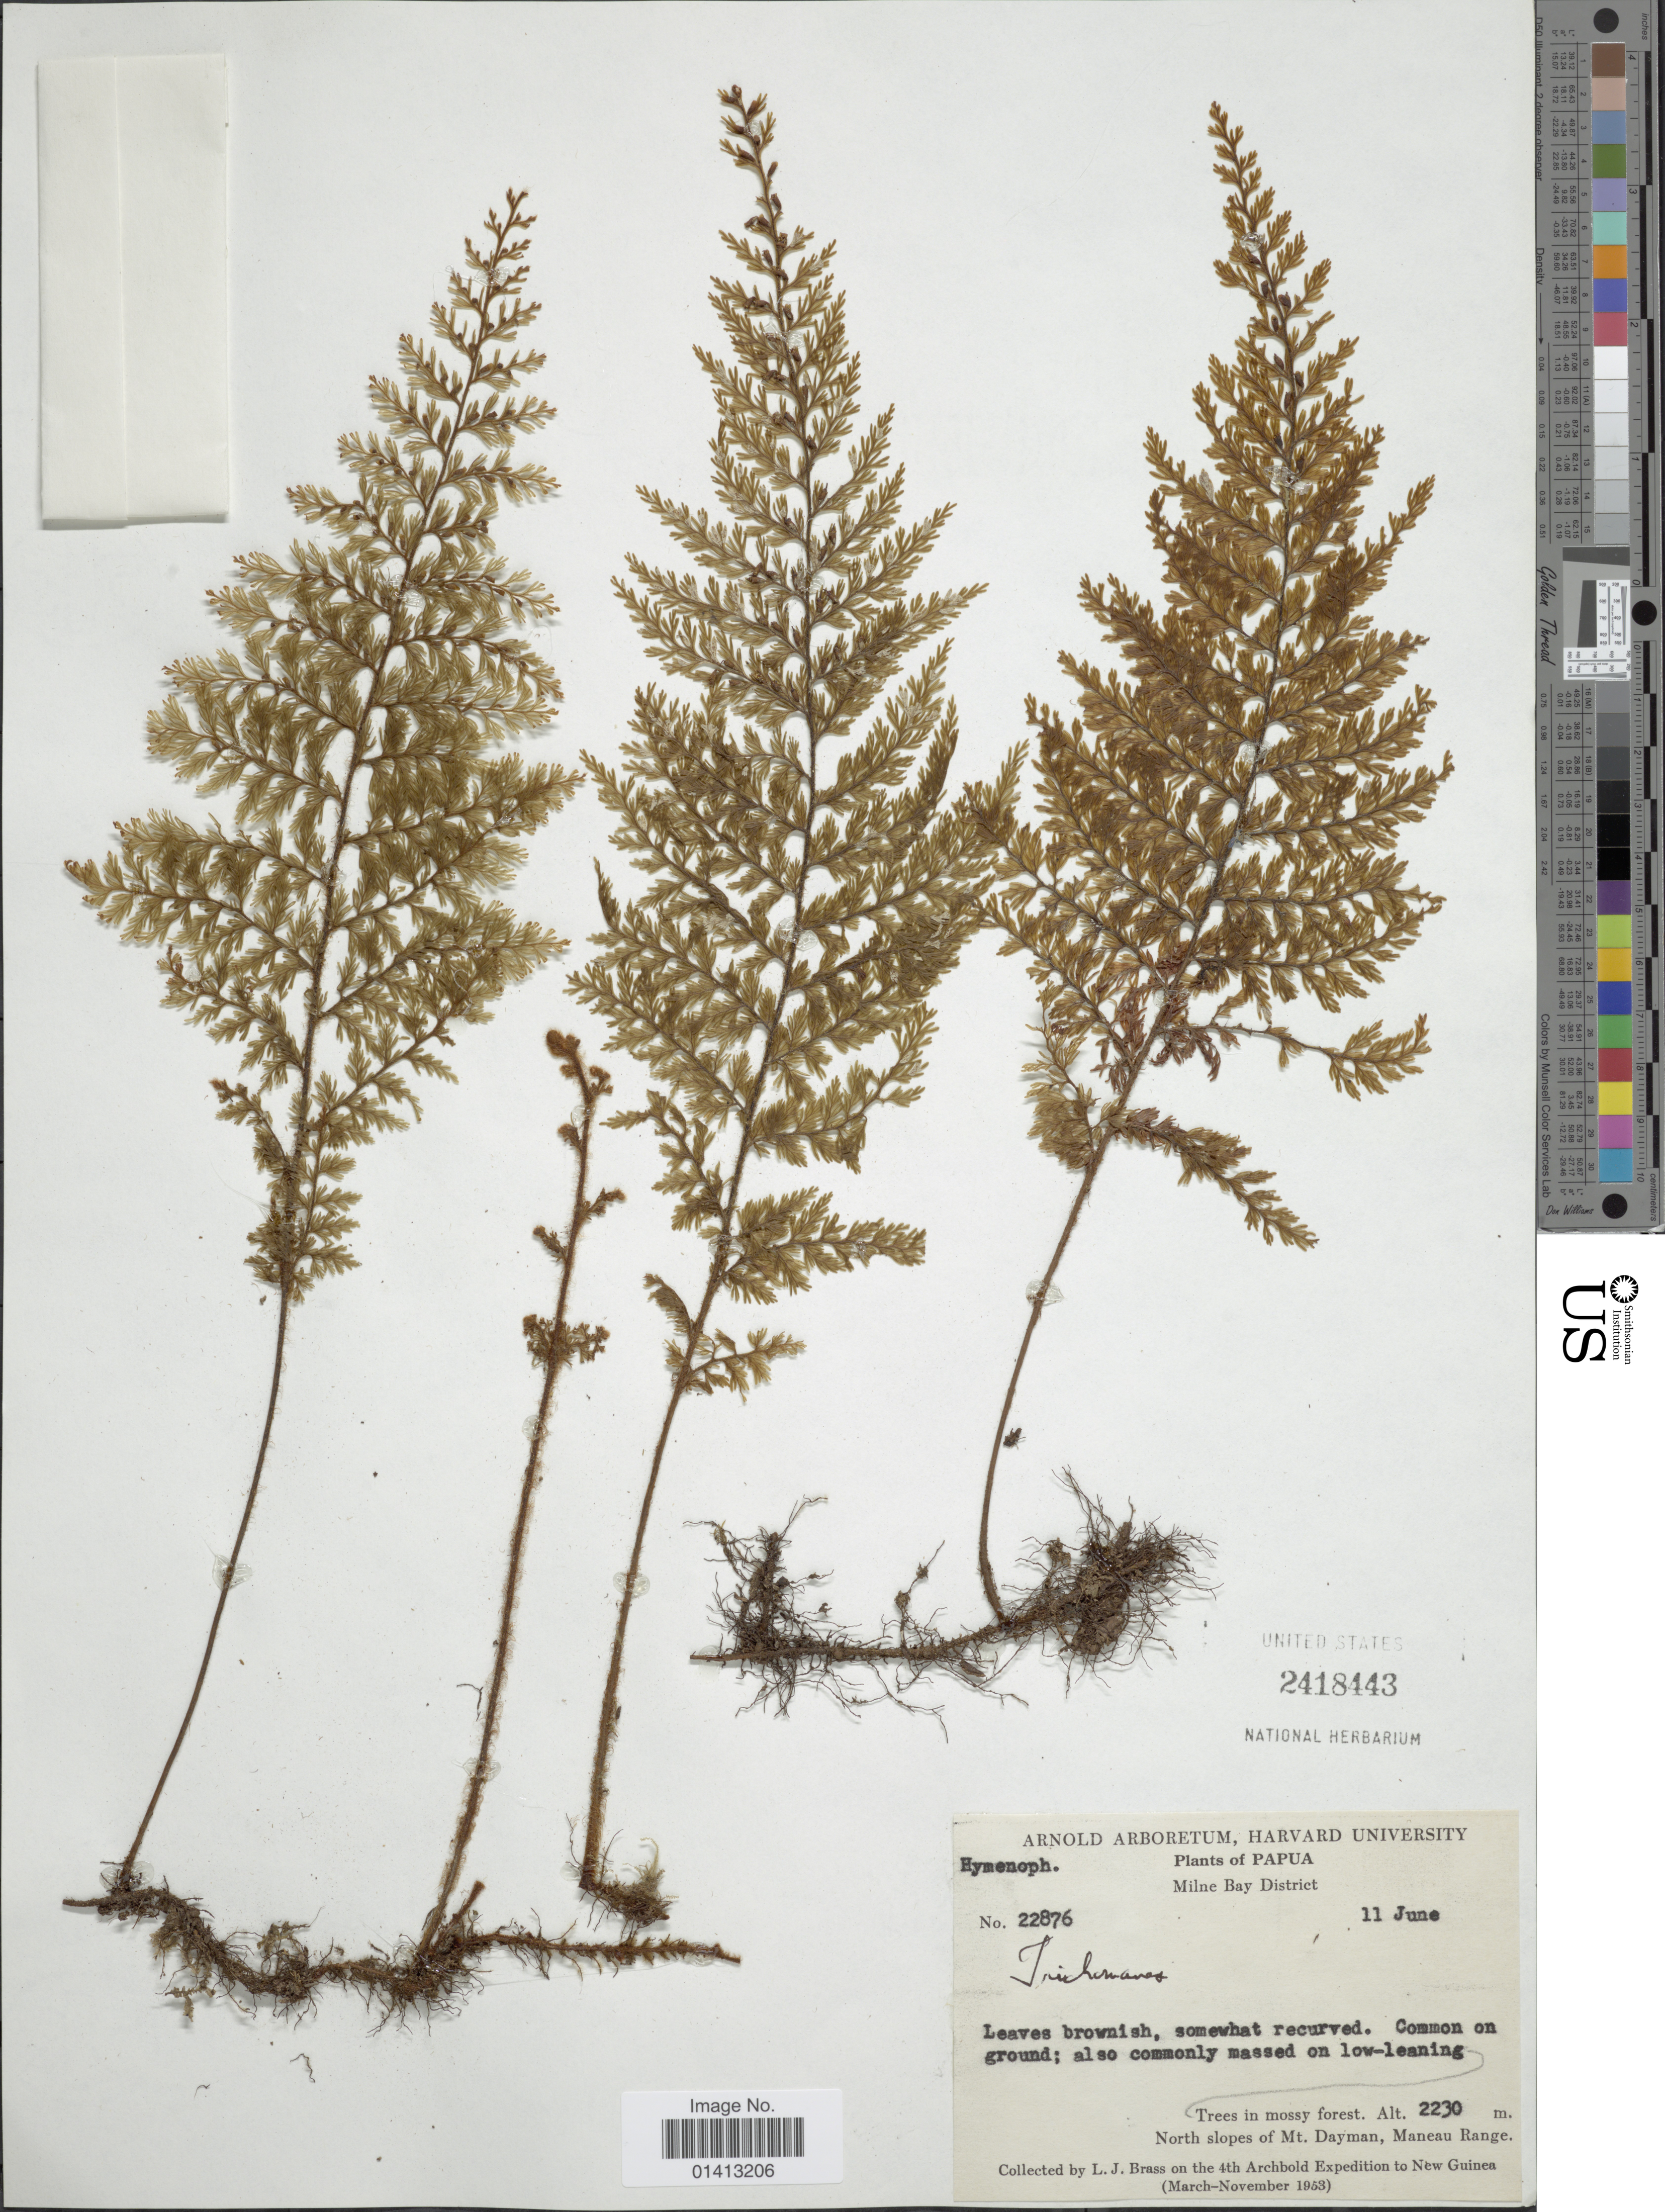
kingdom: Plantae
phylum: Tracheophyta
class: Polypodiopsida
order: Hymenophyllales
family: Hymenophyllaceae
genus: Crepidomanes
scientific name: Crepidomanes sp.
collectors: L. J. Brass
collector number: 22876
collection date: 1953-06-11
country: Papua New Guinea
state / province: Milne Bay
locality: Milne Bay District, North slopes of Mt Dayman Range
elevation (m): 2230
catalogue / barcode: US 2418443